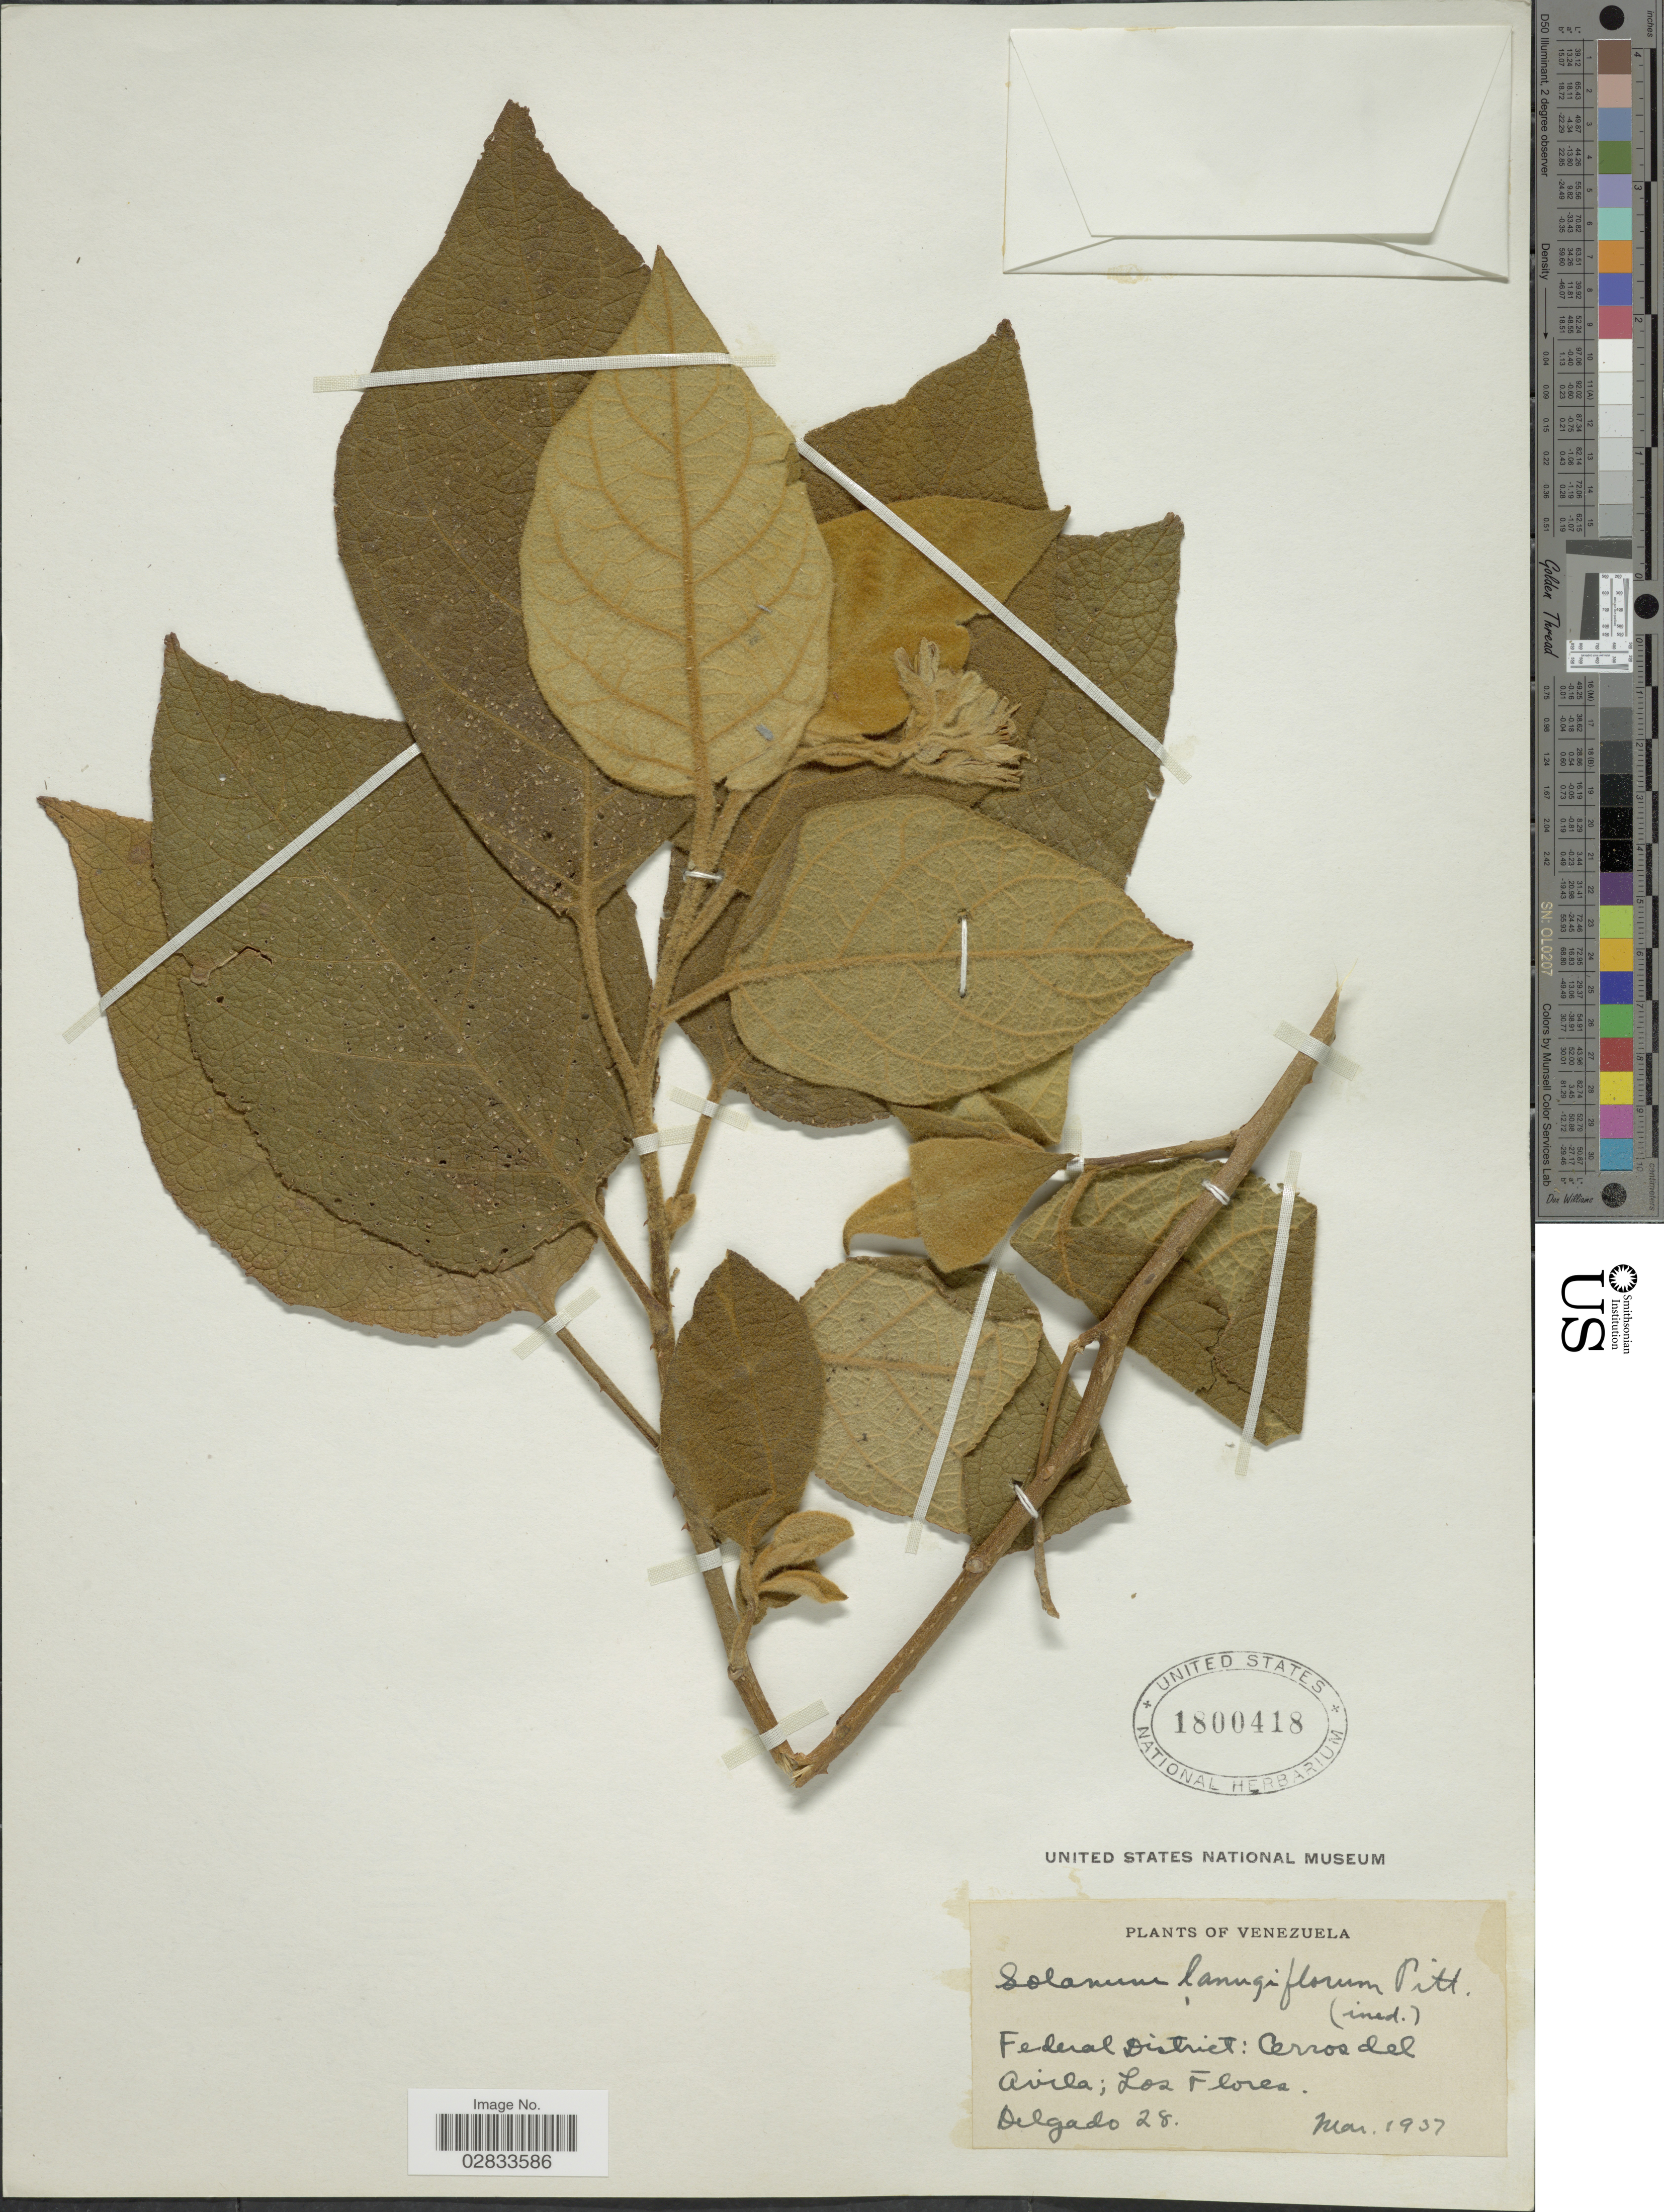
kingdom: Plantae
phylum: Tracheophyta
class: Magnoliopsida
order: Solanales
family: Solanaceae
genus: Solanum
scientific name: Solanum lanugiflorum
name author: Pittier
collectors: Delgado, --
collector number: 28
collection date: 1937-03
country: Venezuela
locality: Federal District: Cerros del Avila; Los Flores.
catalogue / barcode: US 1800418